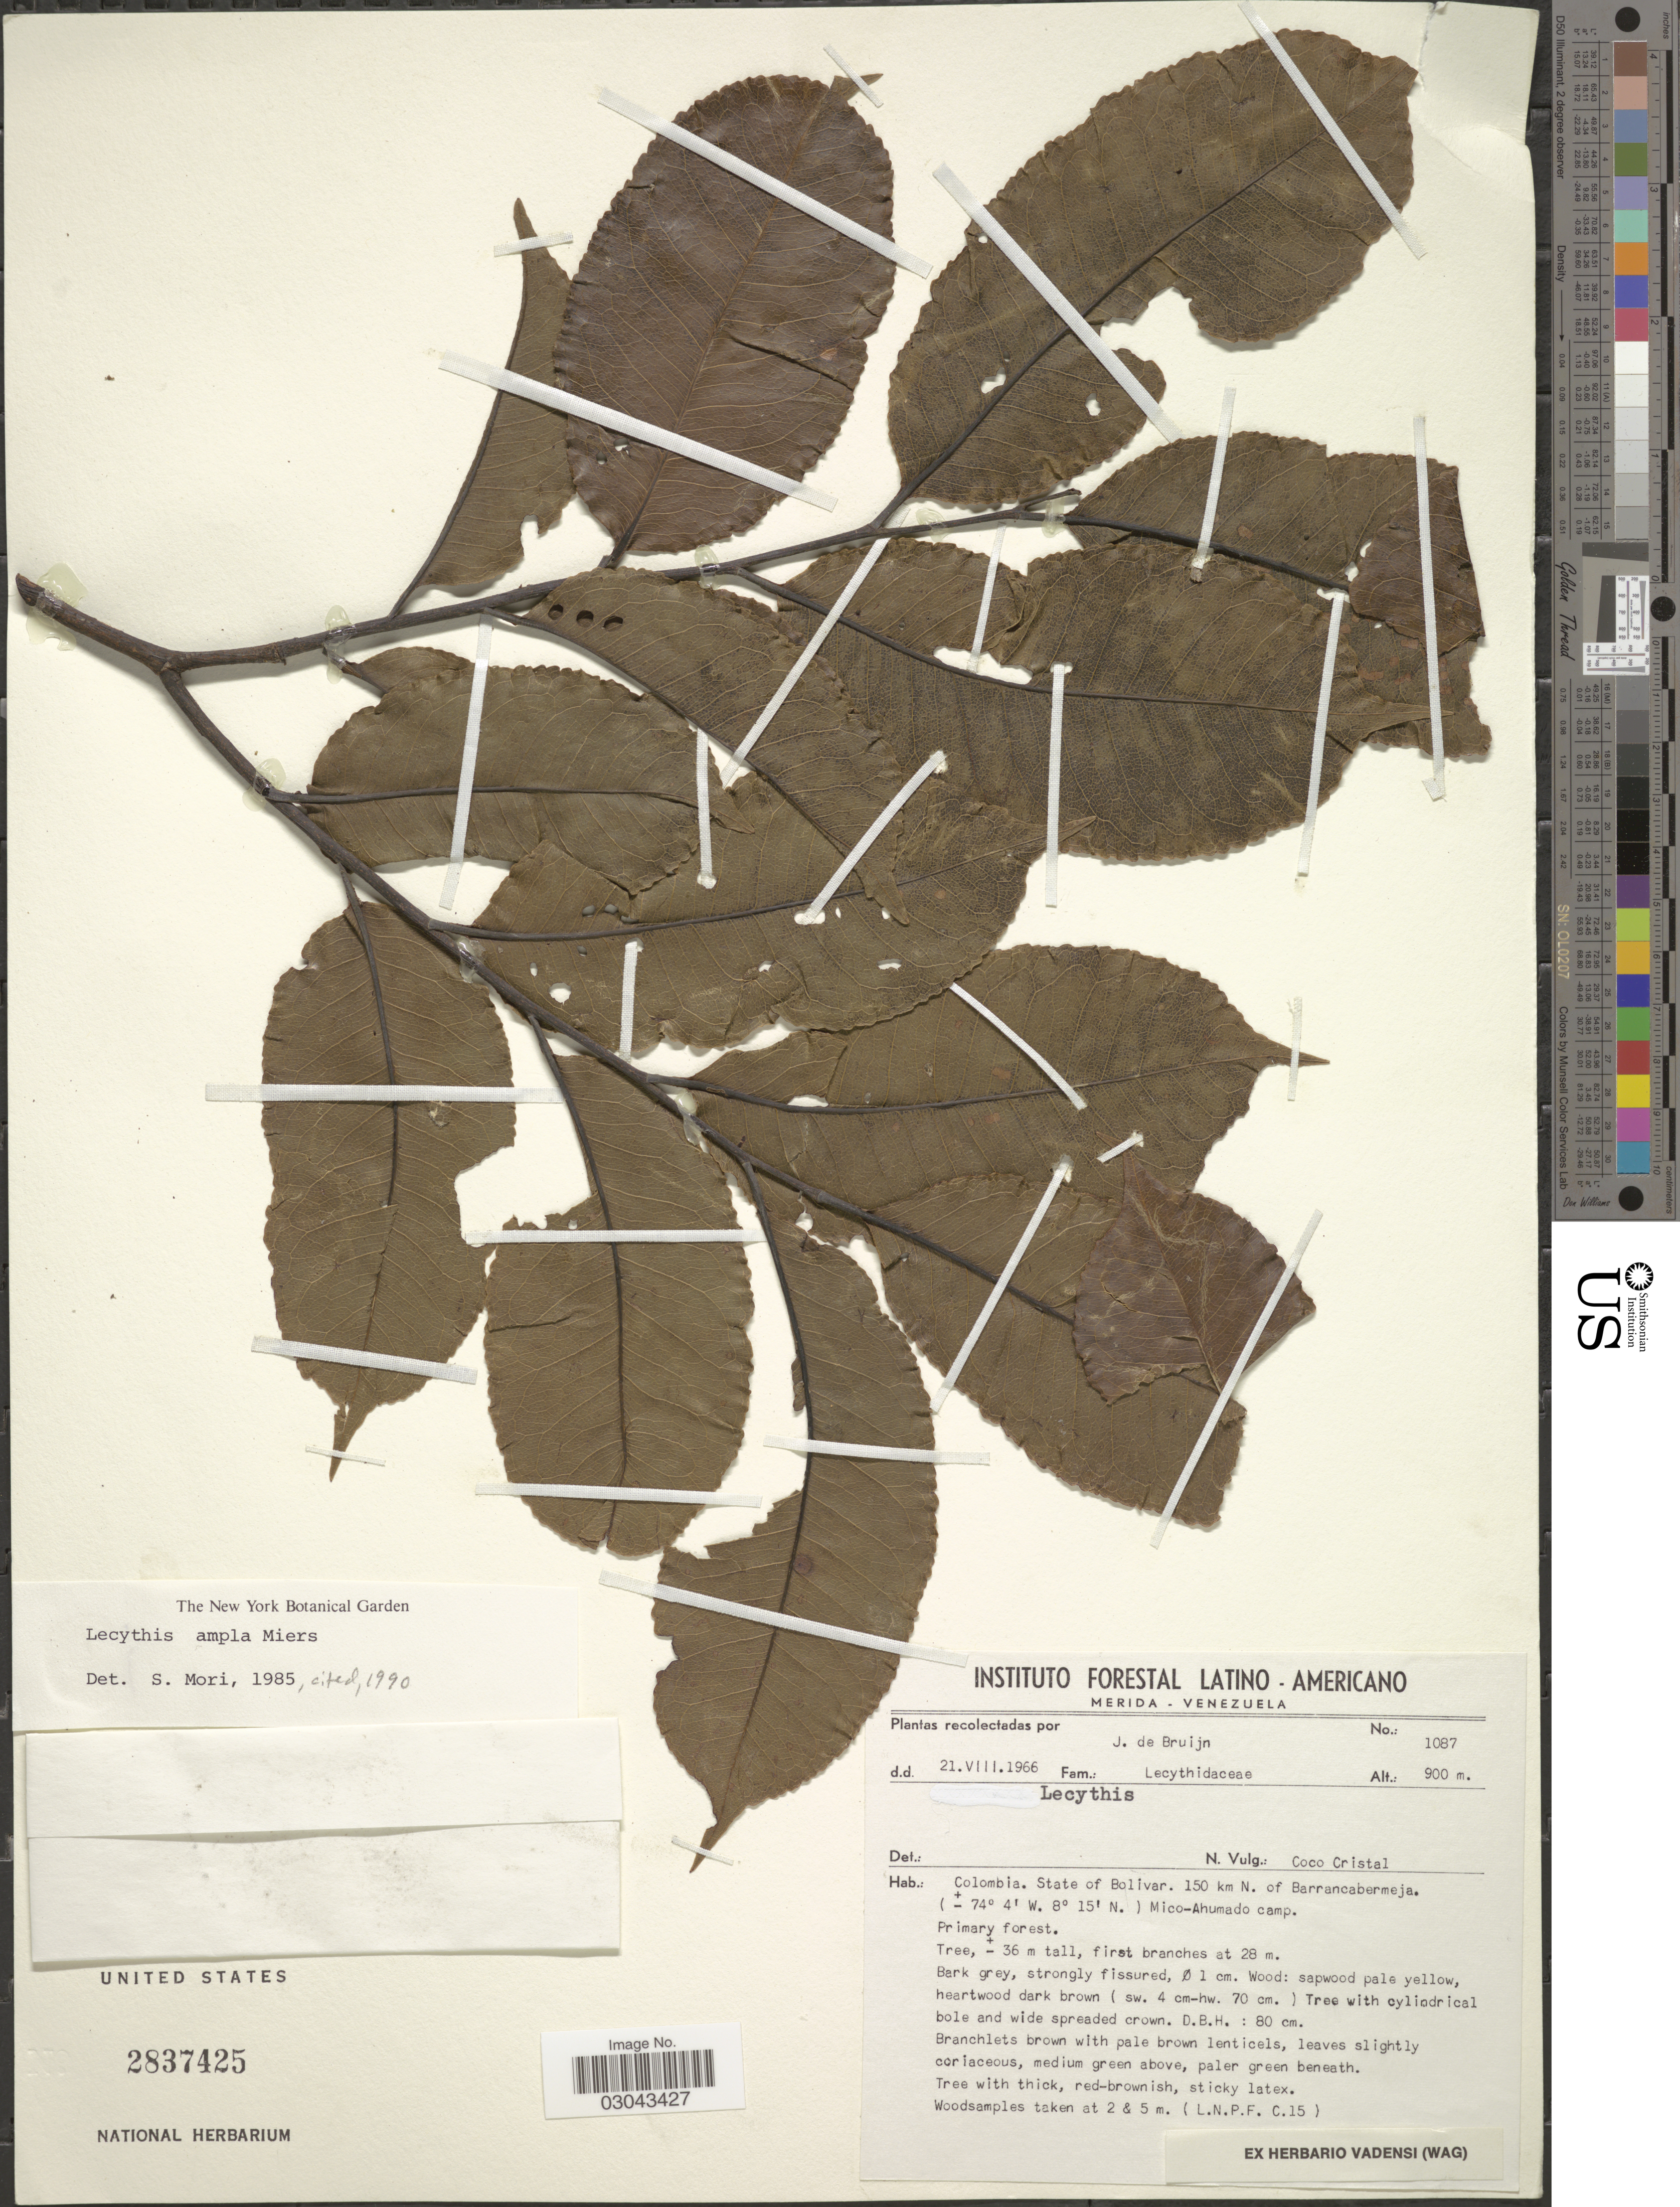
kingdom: Plantae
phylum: Tracheophyta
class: Magnoliopsida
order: Ericales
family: Lecythidaceae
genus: Lecythis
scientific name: Lecythis ampla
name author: Miers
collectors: J. Bruijn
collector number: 1087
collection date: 1966-08-21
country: Colombia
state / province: Bolívar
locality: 150 km N. of Barrancabermeja, Mico-Ahumado camp.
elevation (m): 900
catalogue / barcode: US 2837425